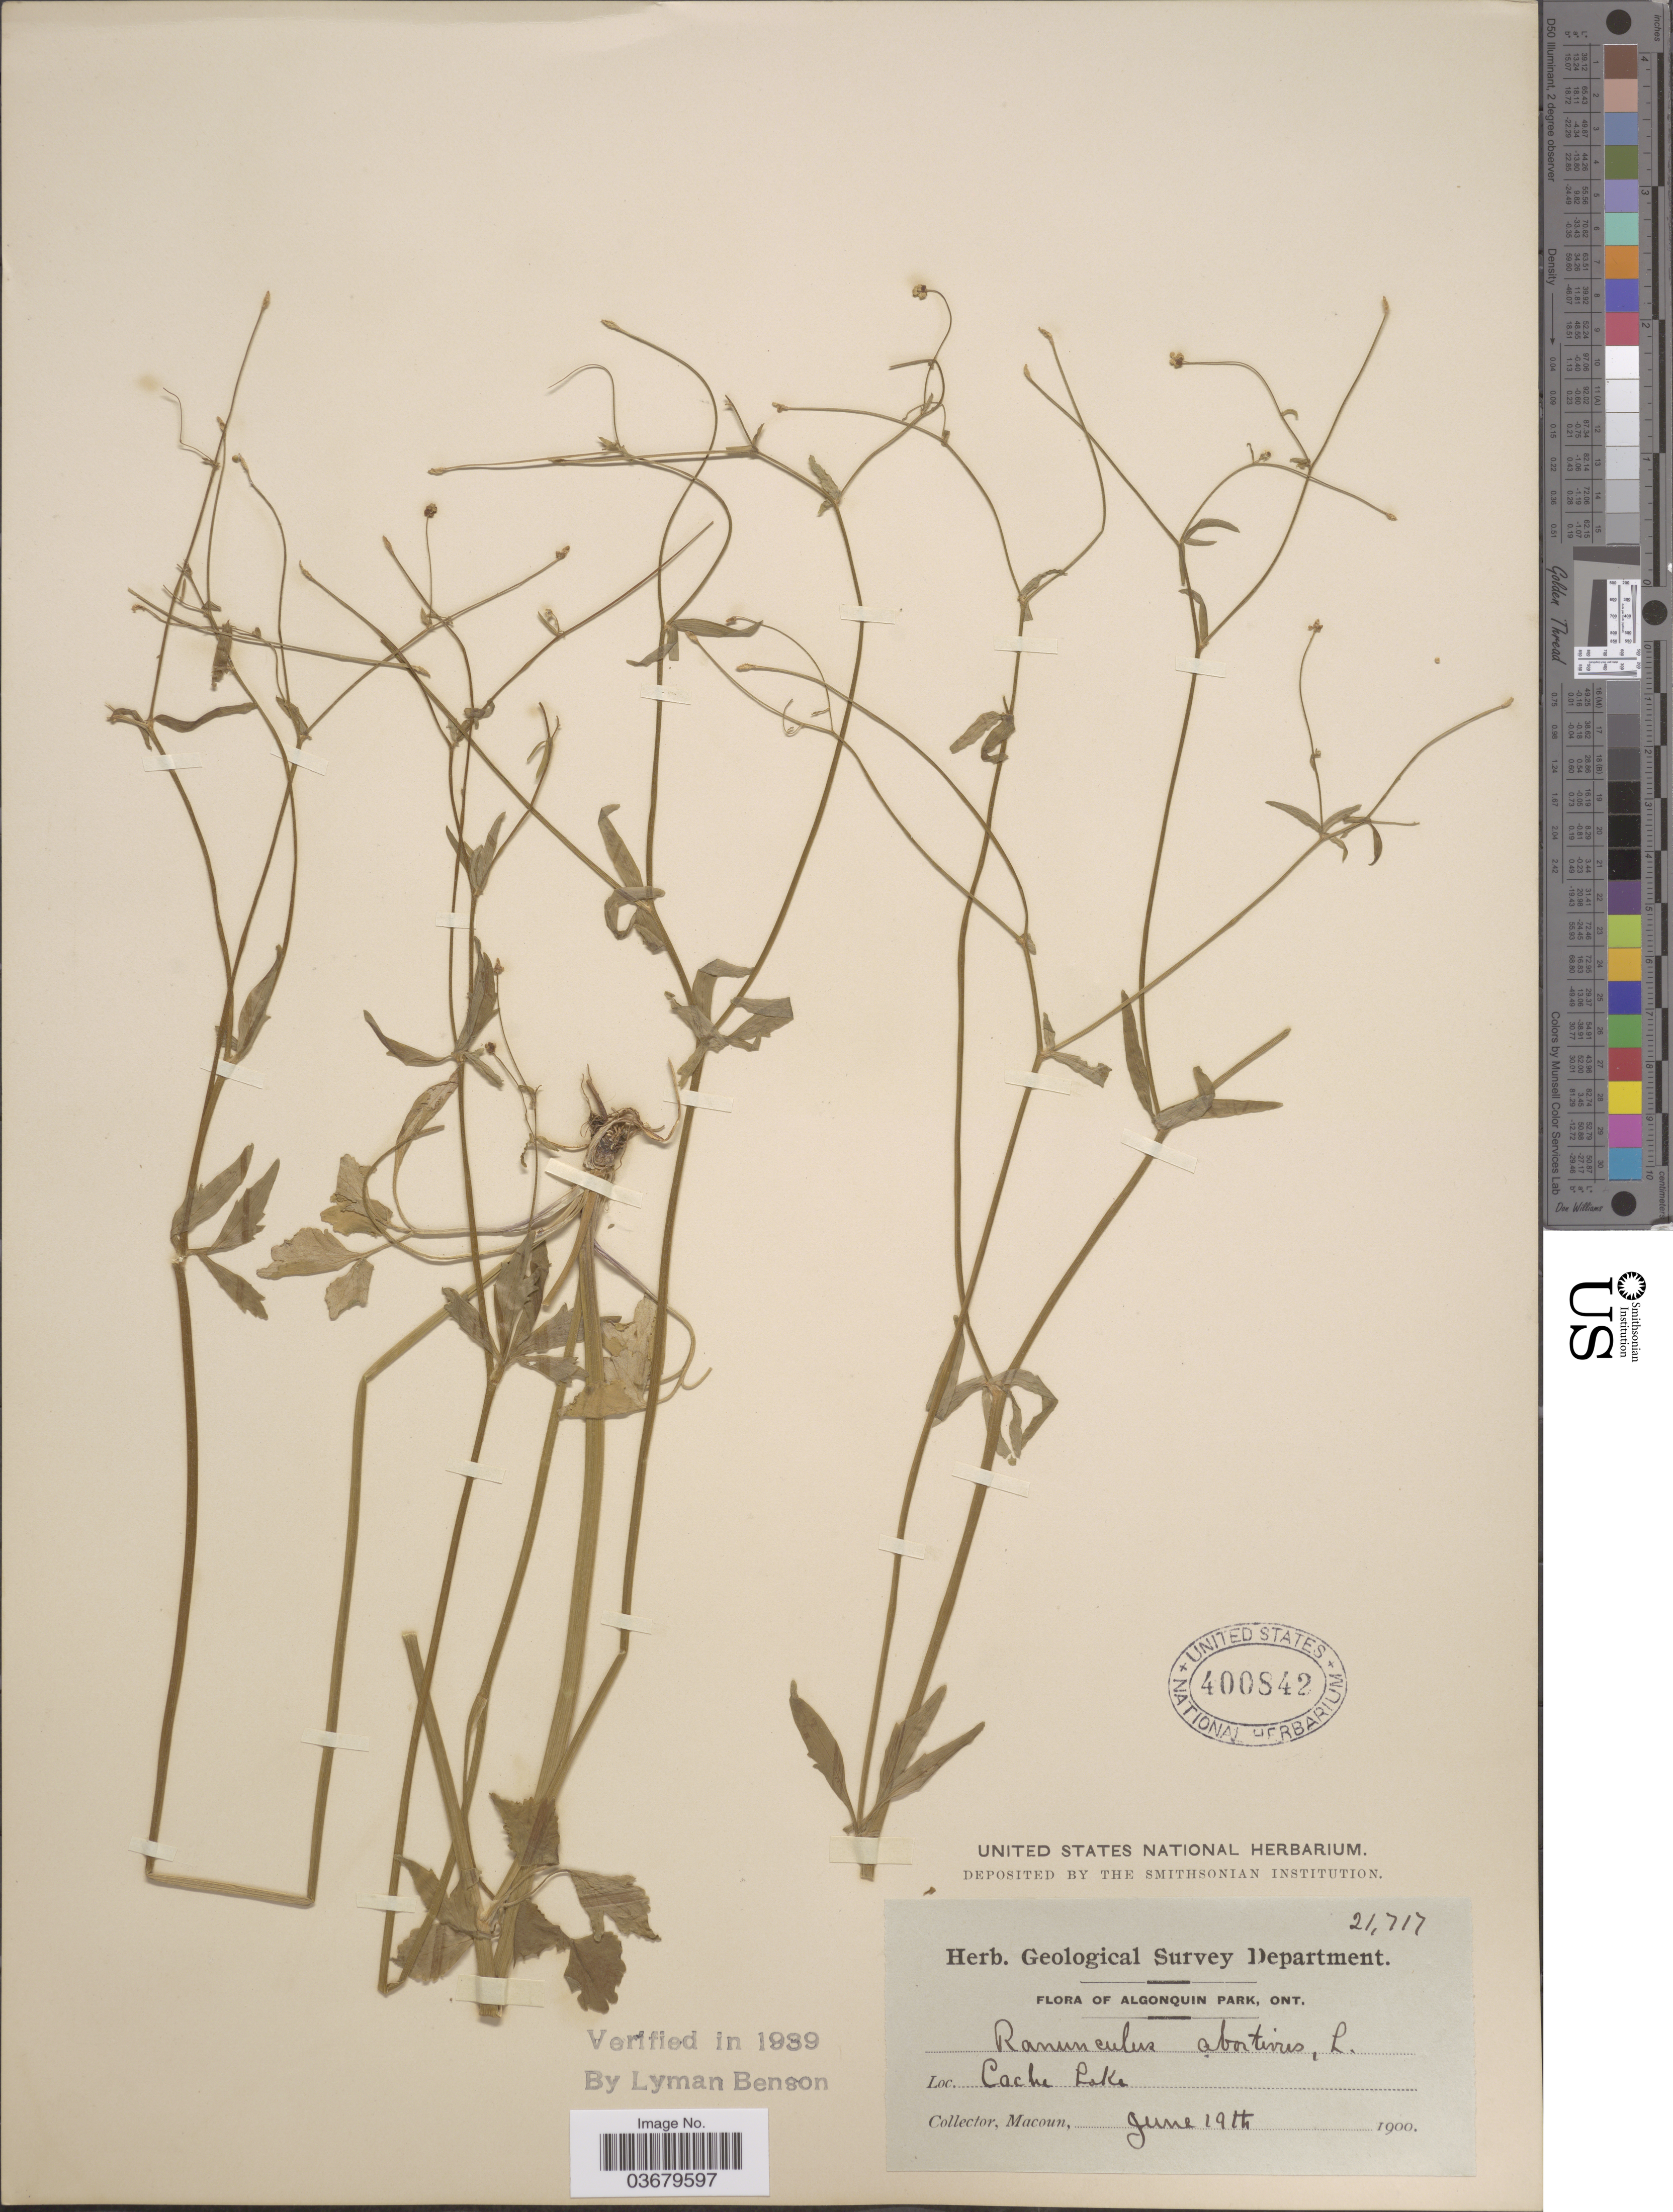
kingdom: Plantae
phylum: Tracheophyta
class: Magnoliopsida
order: Ranunculales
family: Ranunculaceae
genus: Ranunculus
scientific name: Ranunculus abortivus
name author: L.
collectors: -- Macoun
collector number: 21717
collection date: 1900-06-19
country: Canada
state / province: Ontario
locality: Algonquin Park. Cache Lake.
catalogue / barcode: US 400842